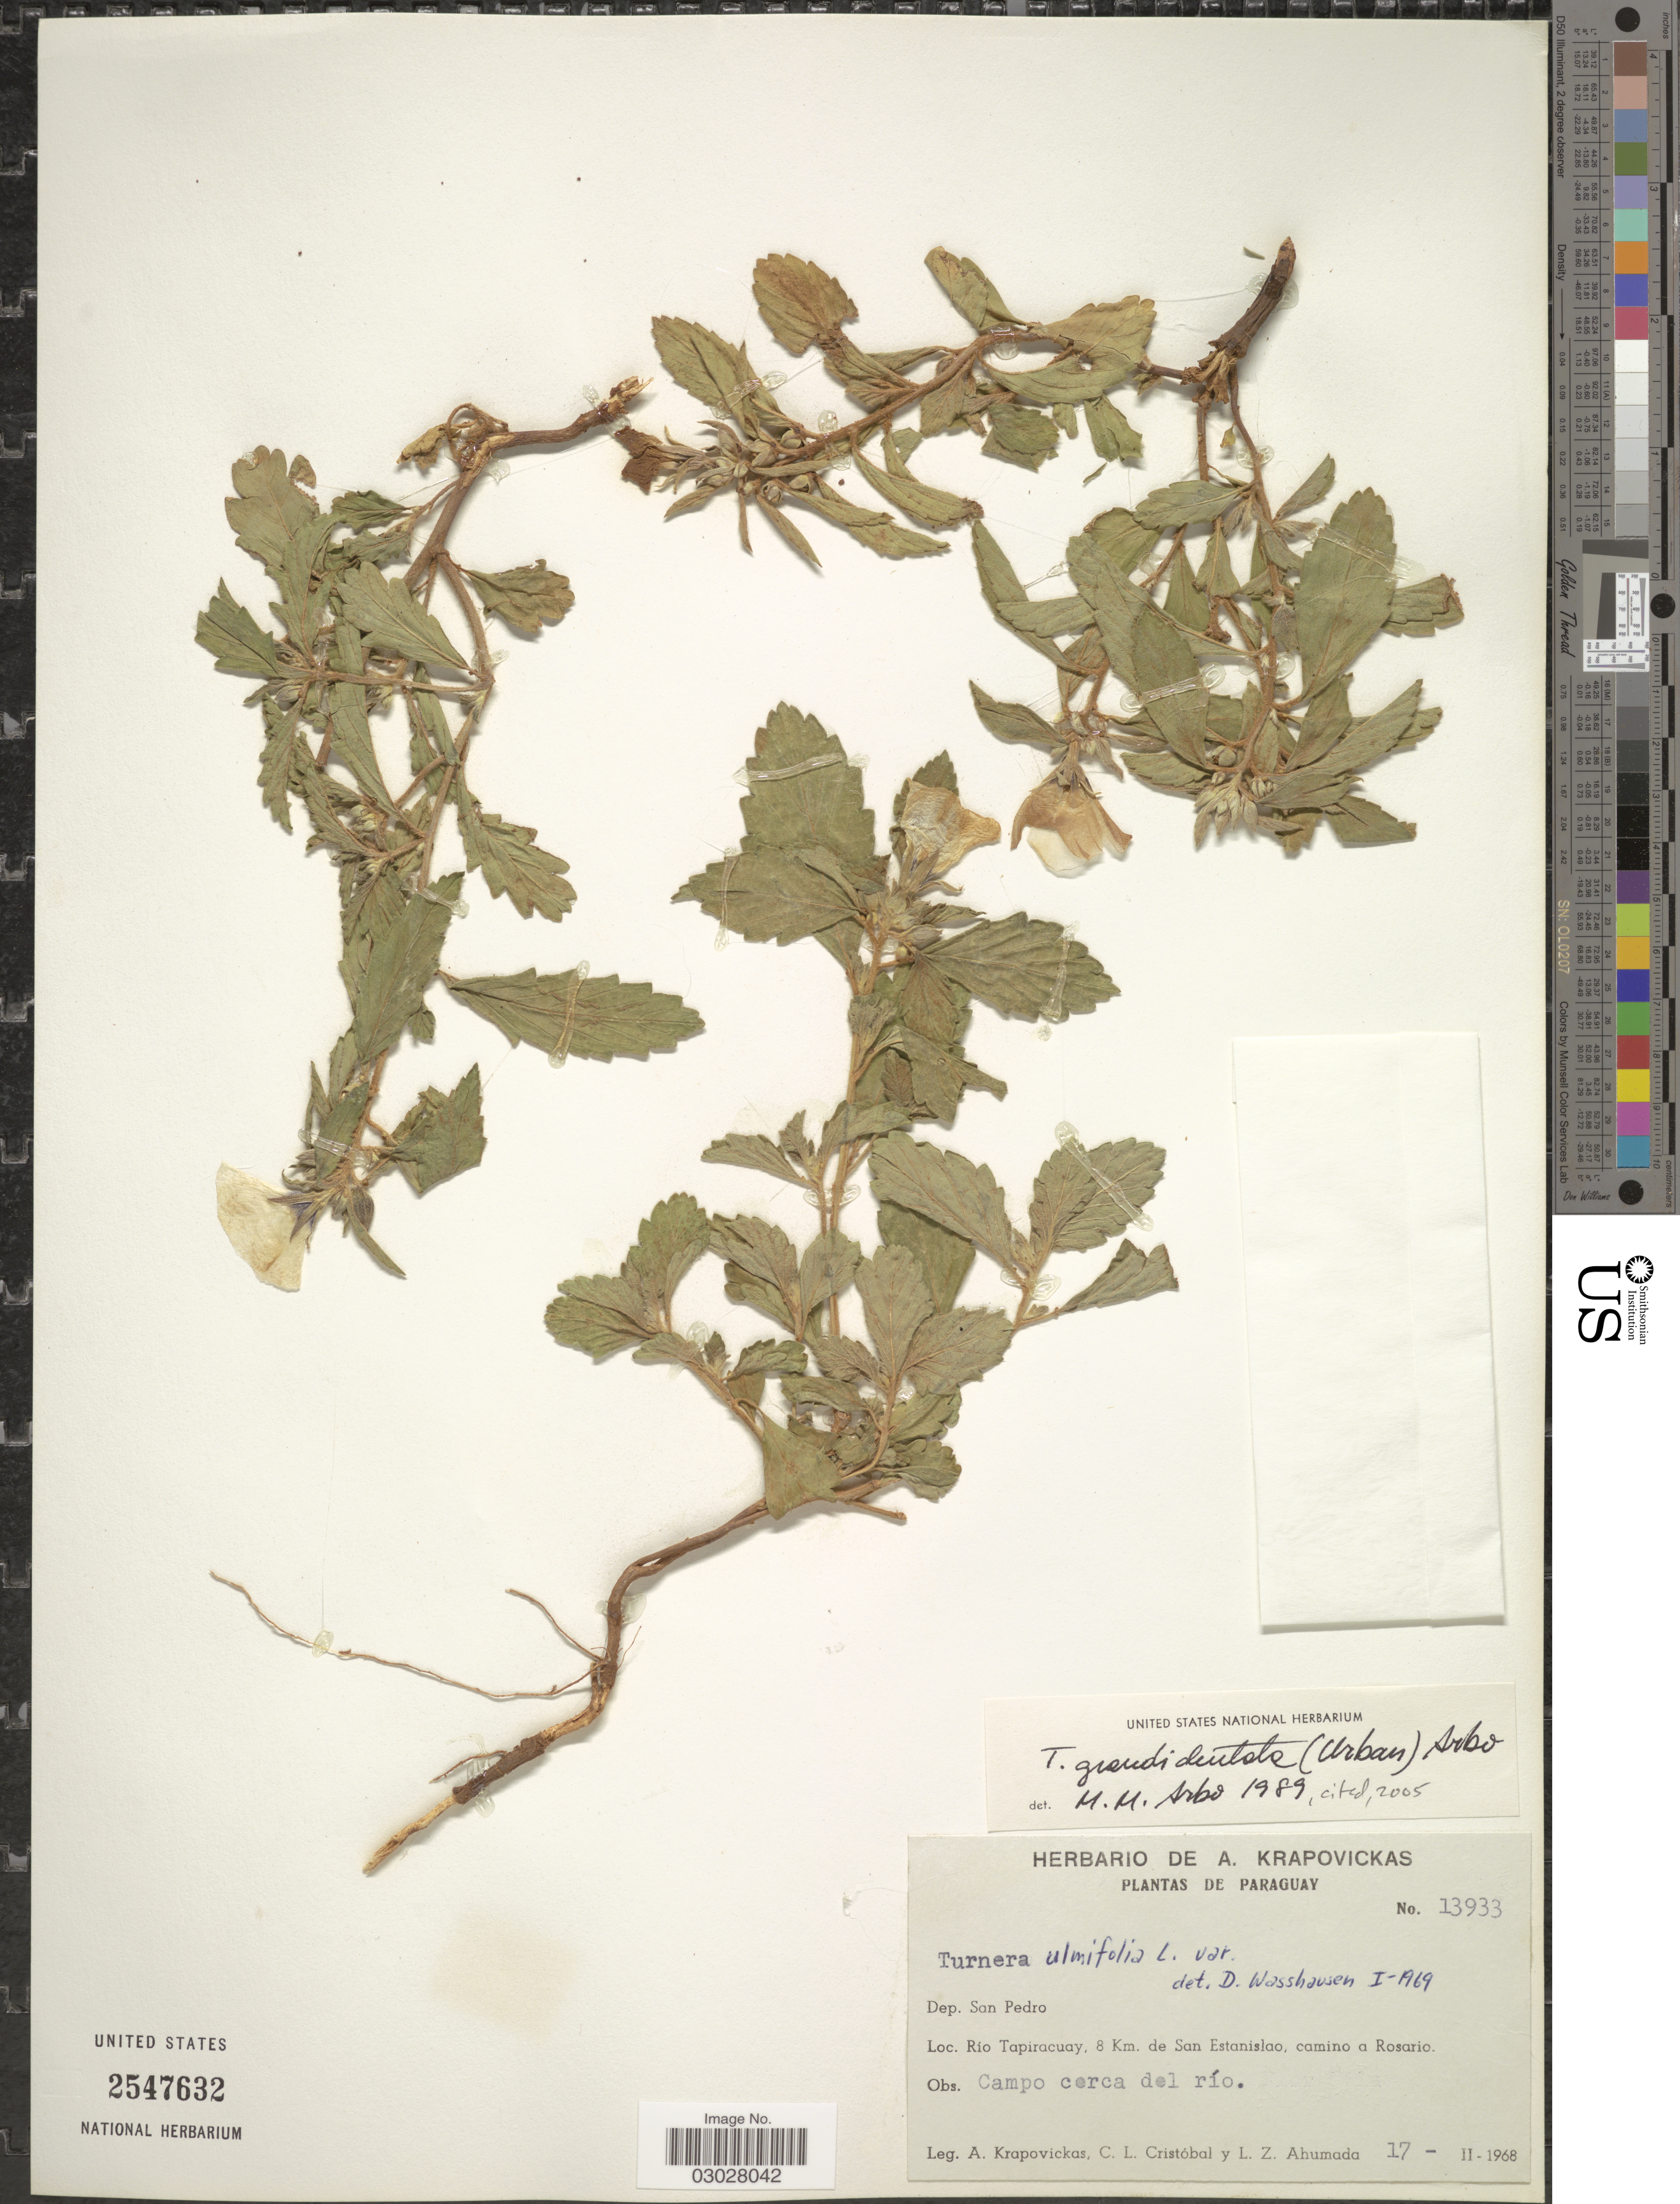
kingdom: Plantae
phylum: Tracheophyta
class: Magnoliopsida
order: Malpighiales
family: Turneraceae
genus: Turnera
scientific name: Turnera grandidentata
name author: (Urb.) Arbo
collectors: A. Krapovickas, C. L. Cristóbal & L. Ahumada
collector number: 13933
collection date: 1968-02-17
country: Paraguay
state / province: San Pedro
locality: Dep. San Pedro. Río Tapiracuay, 8 Km. de San Estanislao, camino a Rosario. Campo cerca del río.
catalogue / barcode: US 2547632